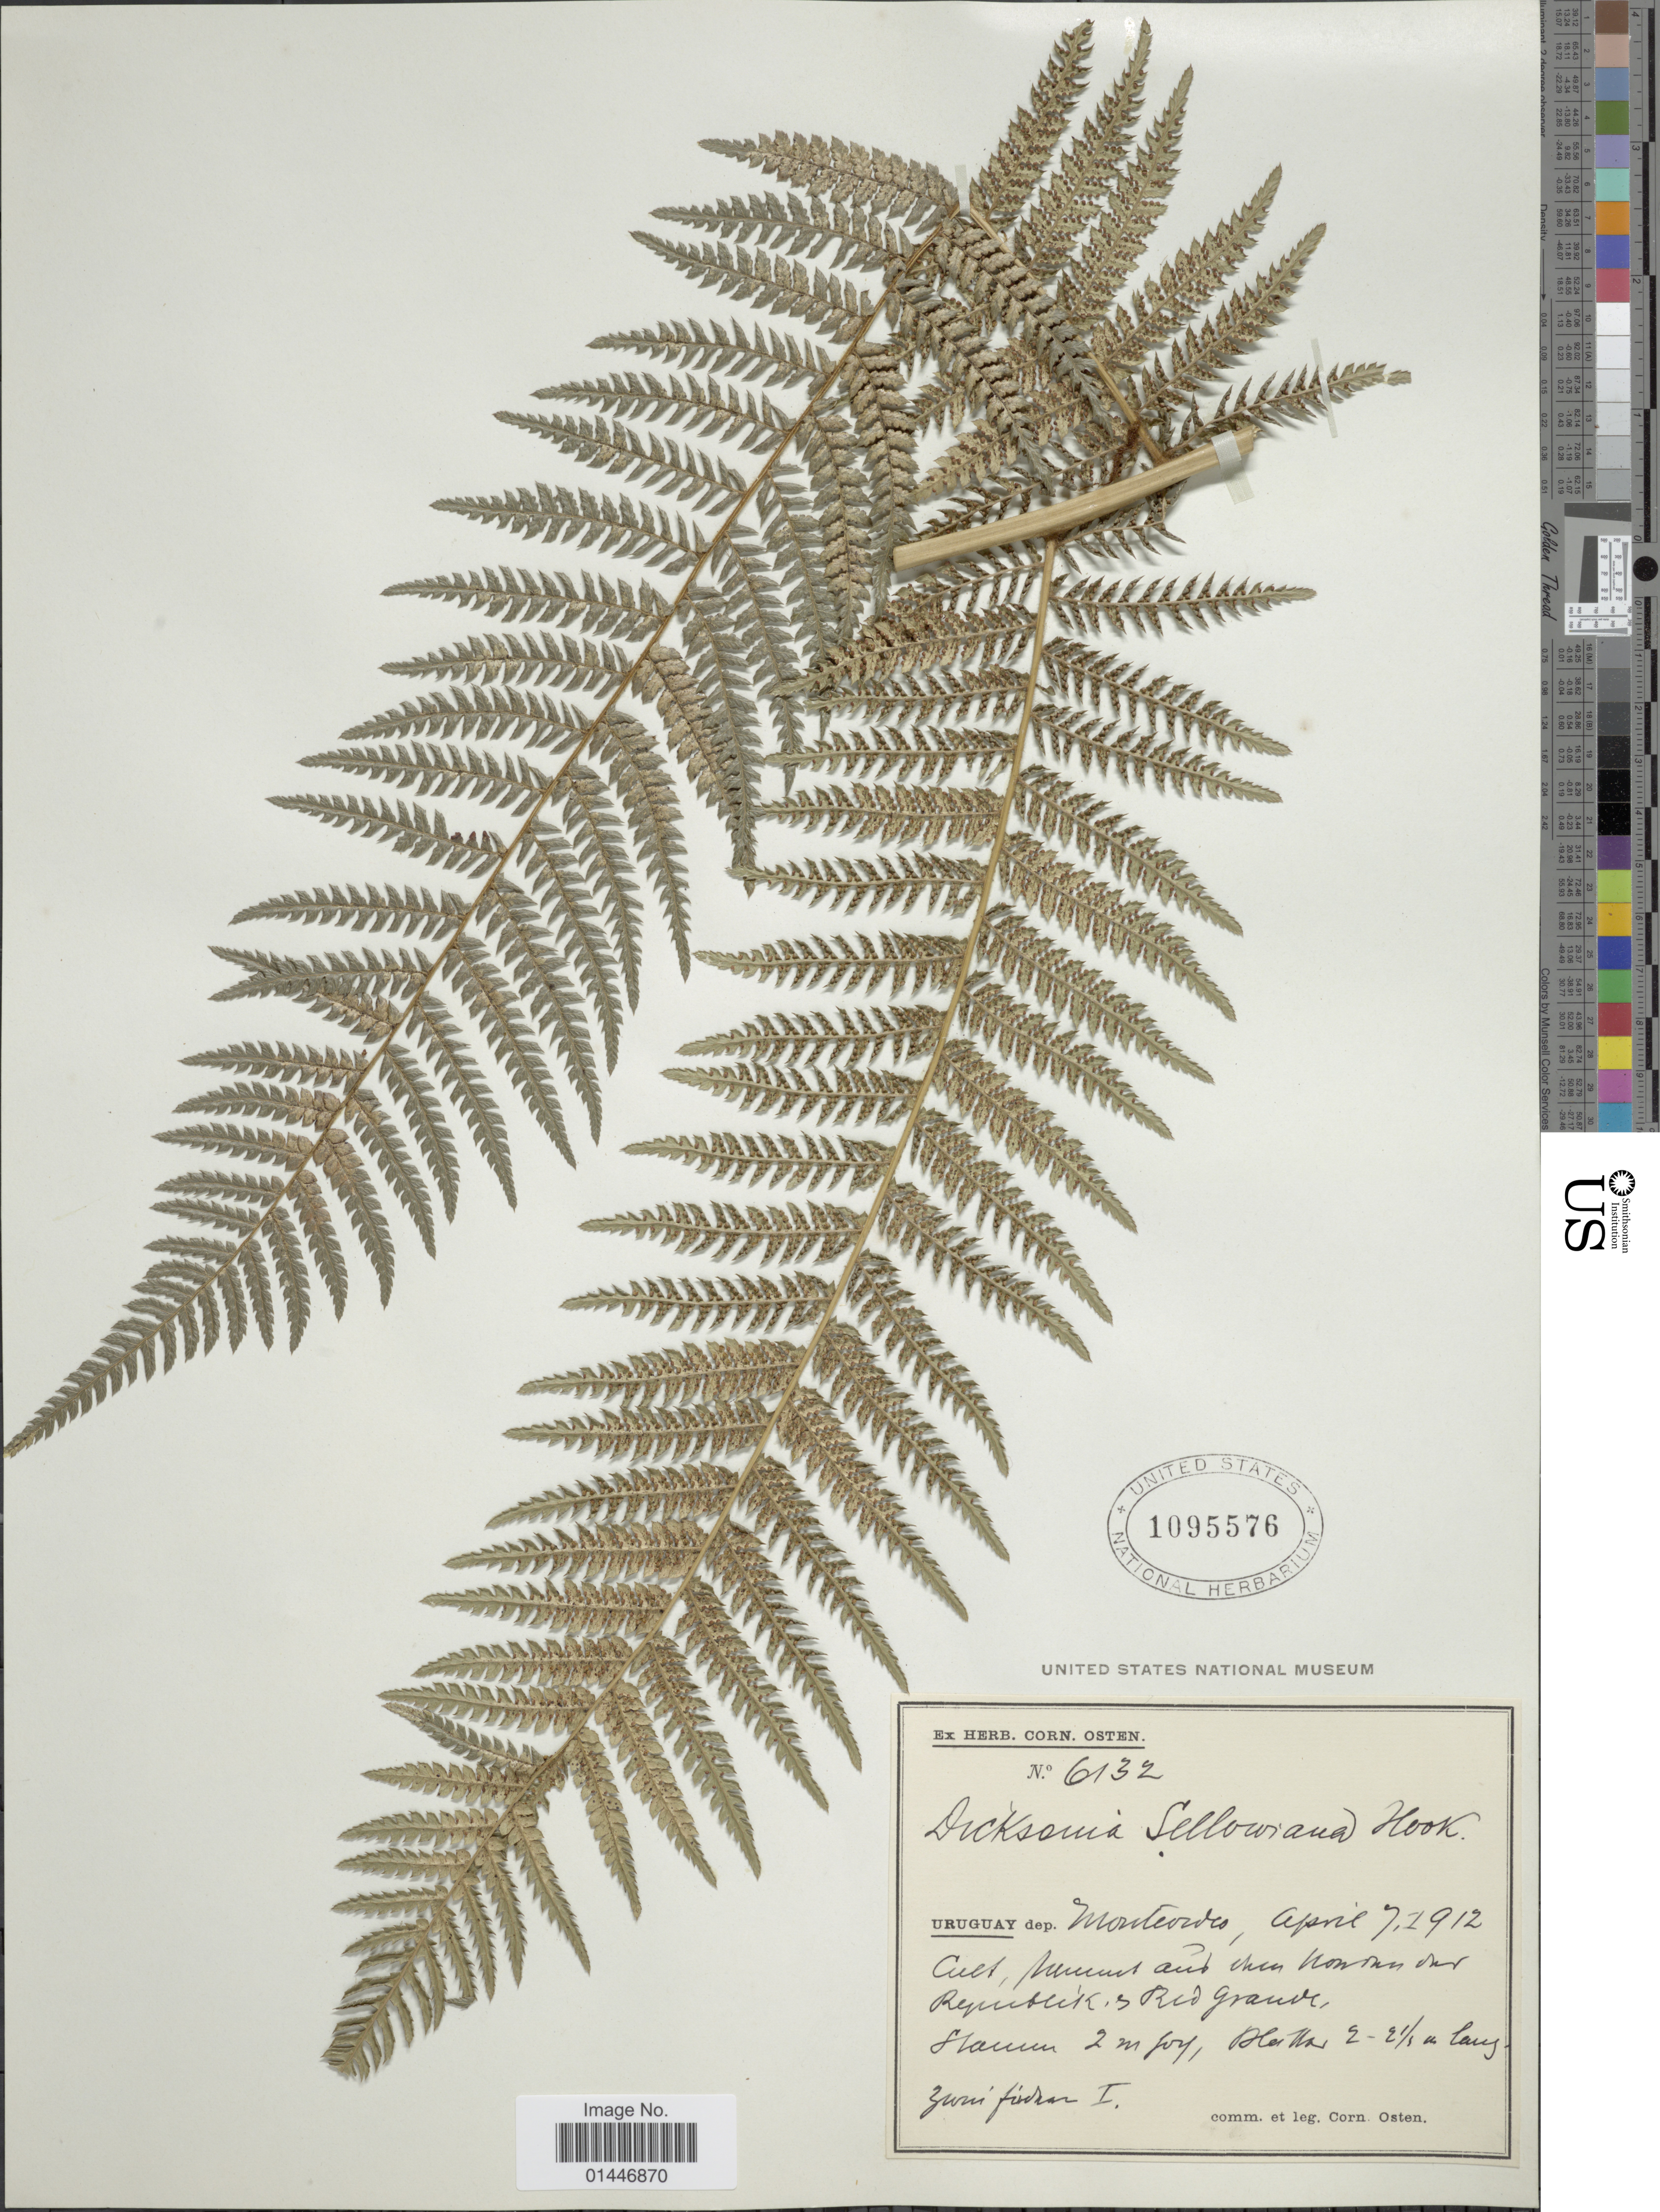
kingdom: Plantae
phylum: Tracheophyta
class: Polypodiopsida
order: Cyatheales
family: Dicksoniaceae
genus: Dicksonia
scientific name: Dicksonia sellowiana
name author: Hook.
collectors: C. Osten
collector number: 6132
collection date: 1912-04-07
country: Uruguay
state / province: Montevideo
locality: Republik s. Reo Grande [interpreted]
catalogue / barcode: US 1095576